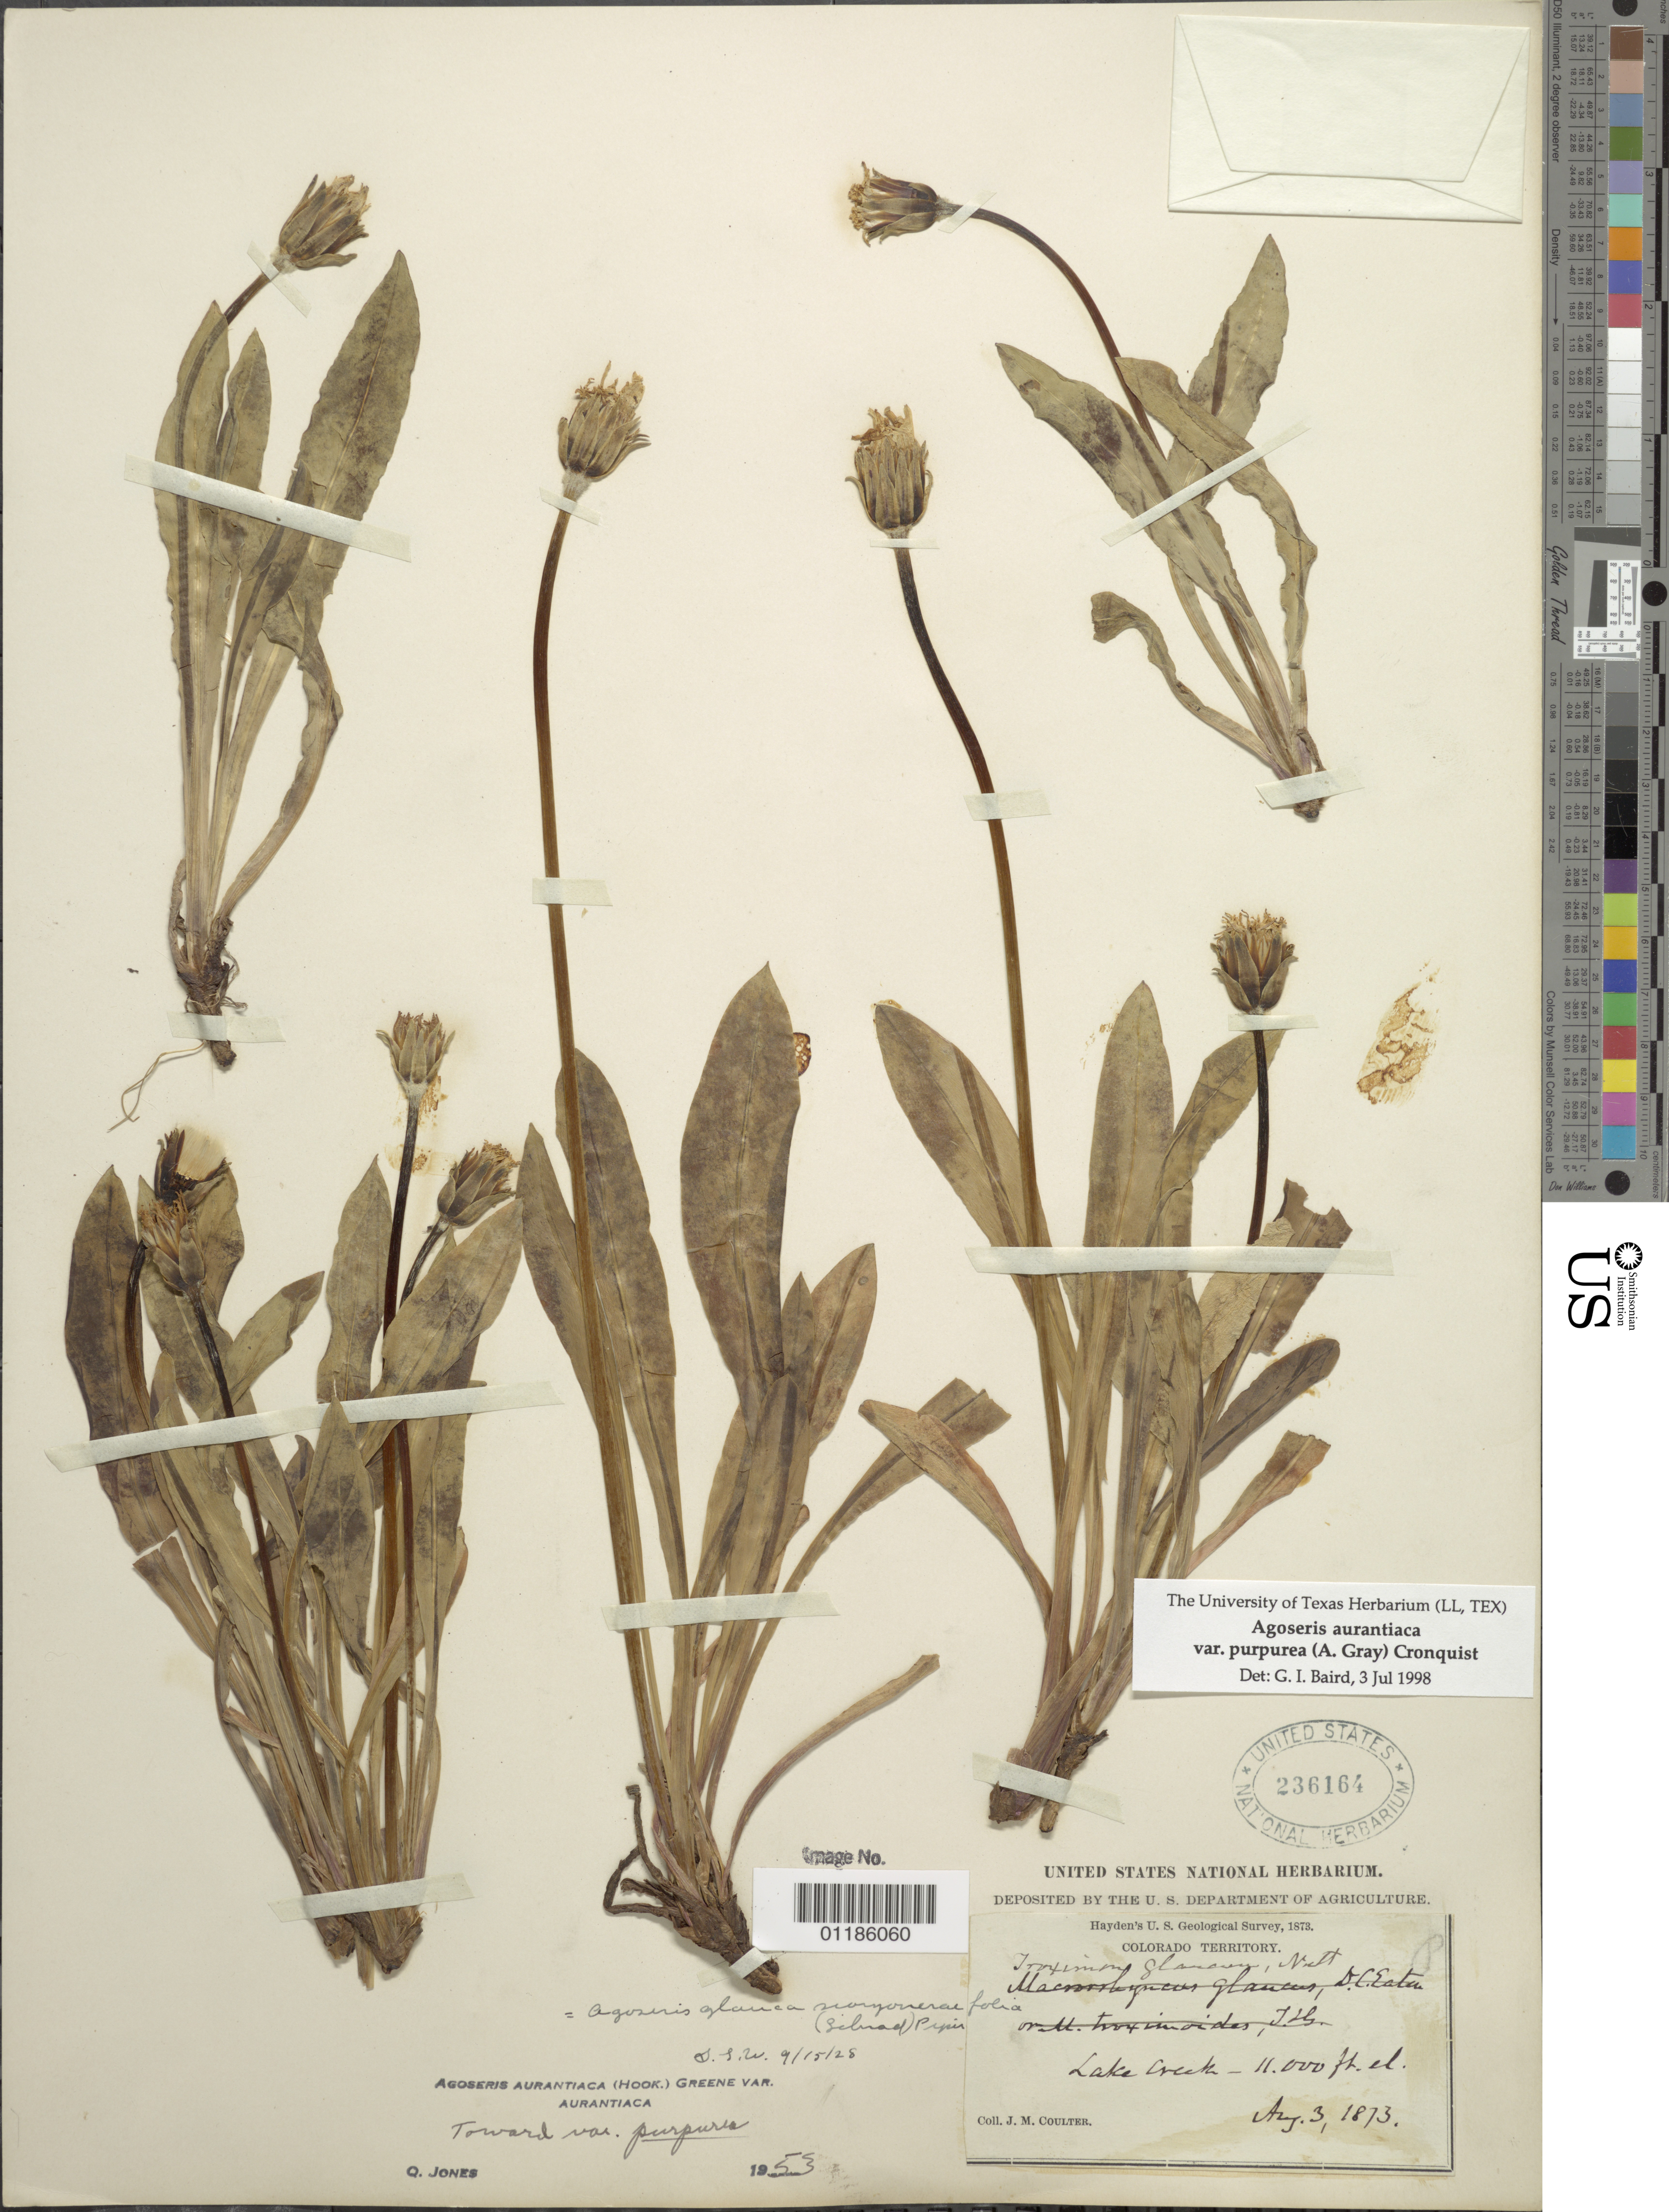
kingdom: Plantae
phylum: Tracheophyta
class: Magnoliopsida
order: Asterales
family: Asteraceae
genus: Agoseris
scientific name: Agoseris aurantiaca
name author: (Hook.) Greene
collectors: J. M. Coulter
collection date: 1873-08-03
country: United States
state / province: Colorado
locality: Lake Creek.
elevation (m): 3353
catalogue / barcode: US 236164